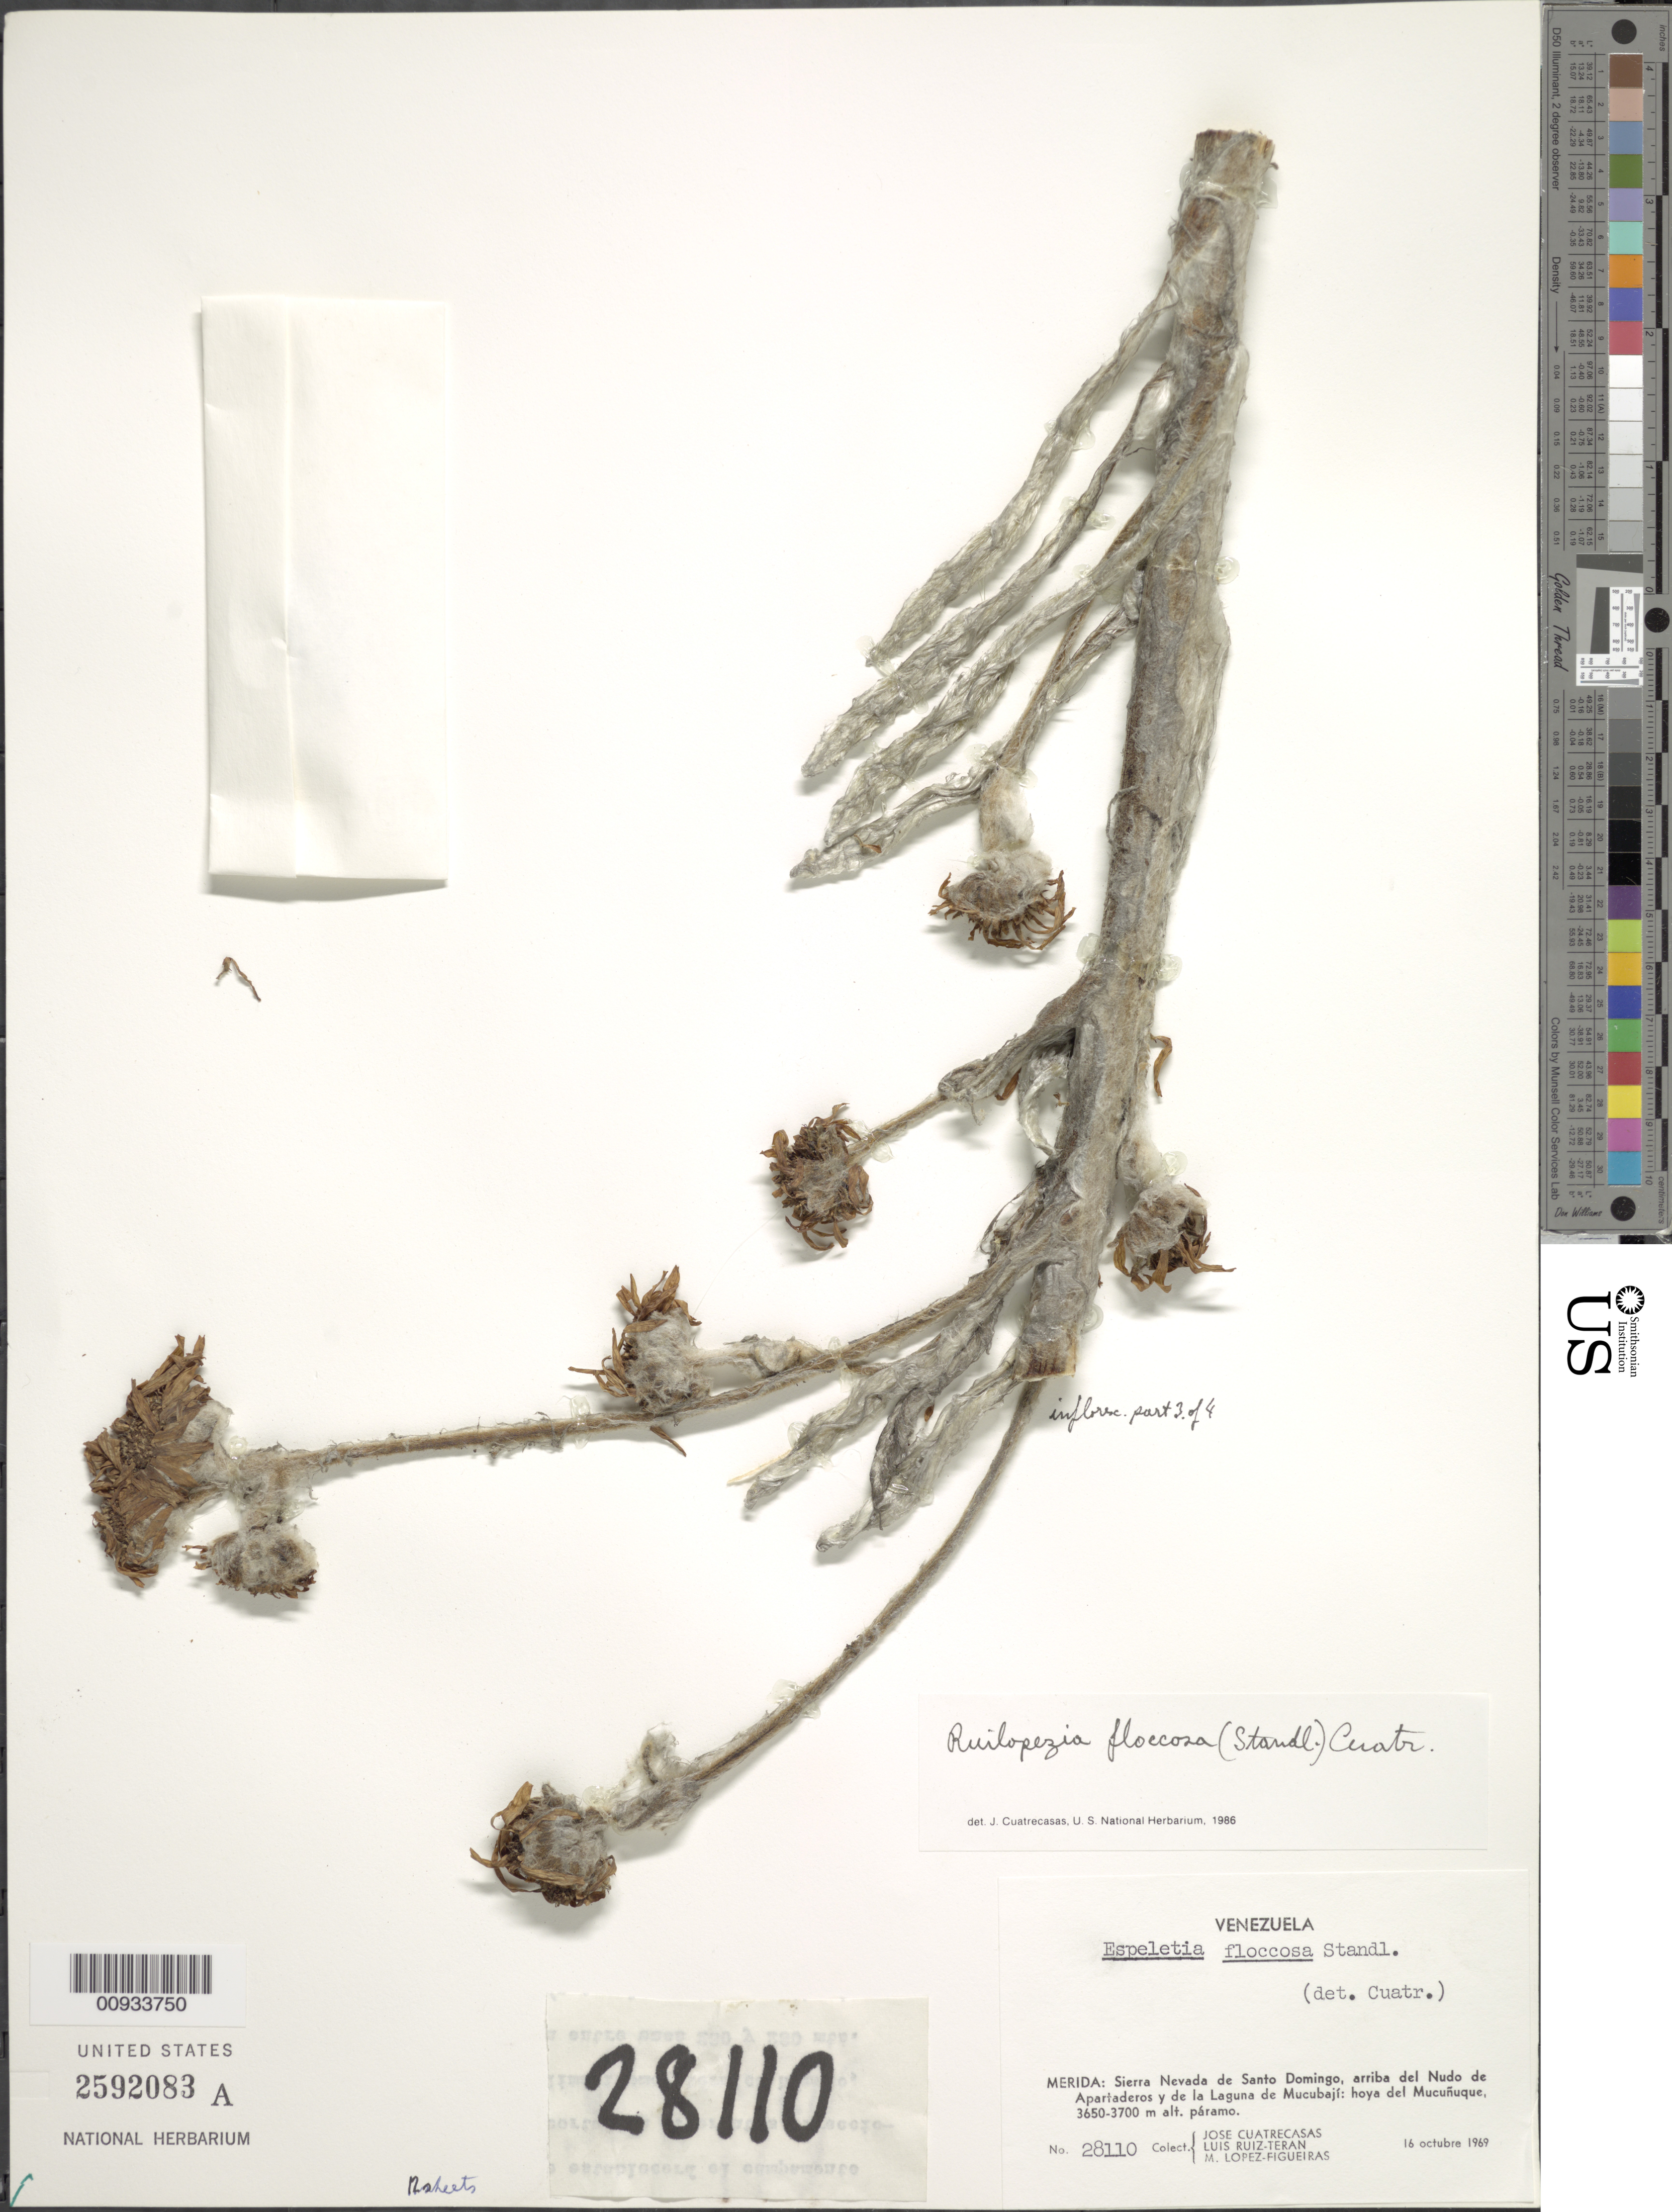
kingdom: Plantae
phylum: Tracheophyta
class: Magnoliopsida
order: Asterales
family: Asteraceae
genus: Ruilopezia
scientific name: Ruilopezia floccosa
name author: (Standl.) Cuatrec.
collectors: J. Cuatrecasas, L. Teran & M. López Figueiras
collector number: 28110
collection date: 1969-10-16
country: Venezuela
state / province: Mérida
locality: Sierra Nevada de la sSanto Domingo, arriba del Nudo de Apartaderos y de la Laguna de Mucubaji, Hoya del Mucunuque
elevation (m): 3650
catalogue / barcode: US 2592083A